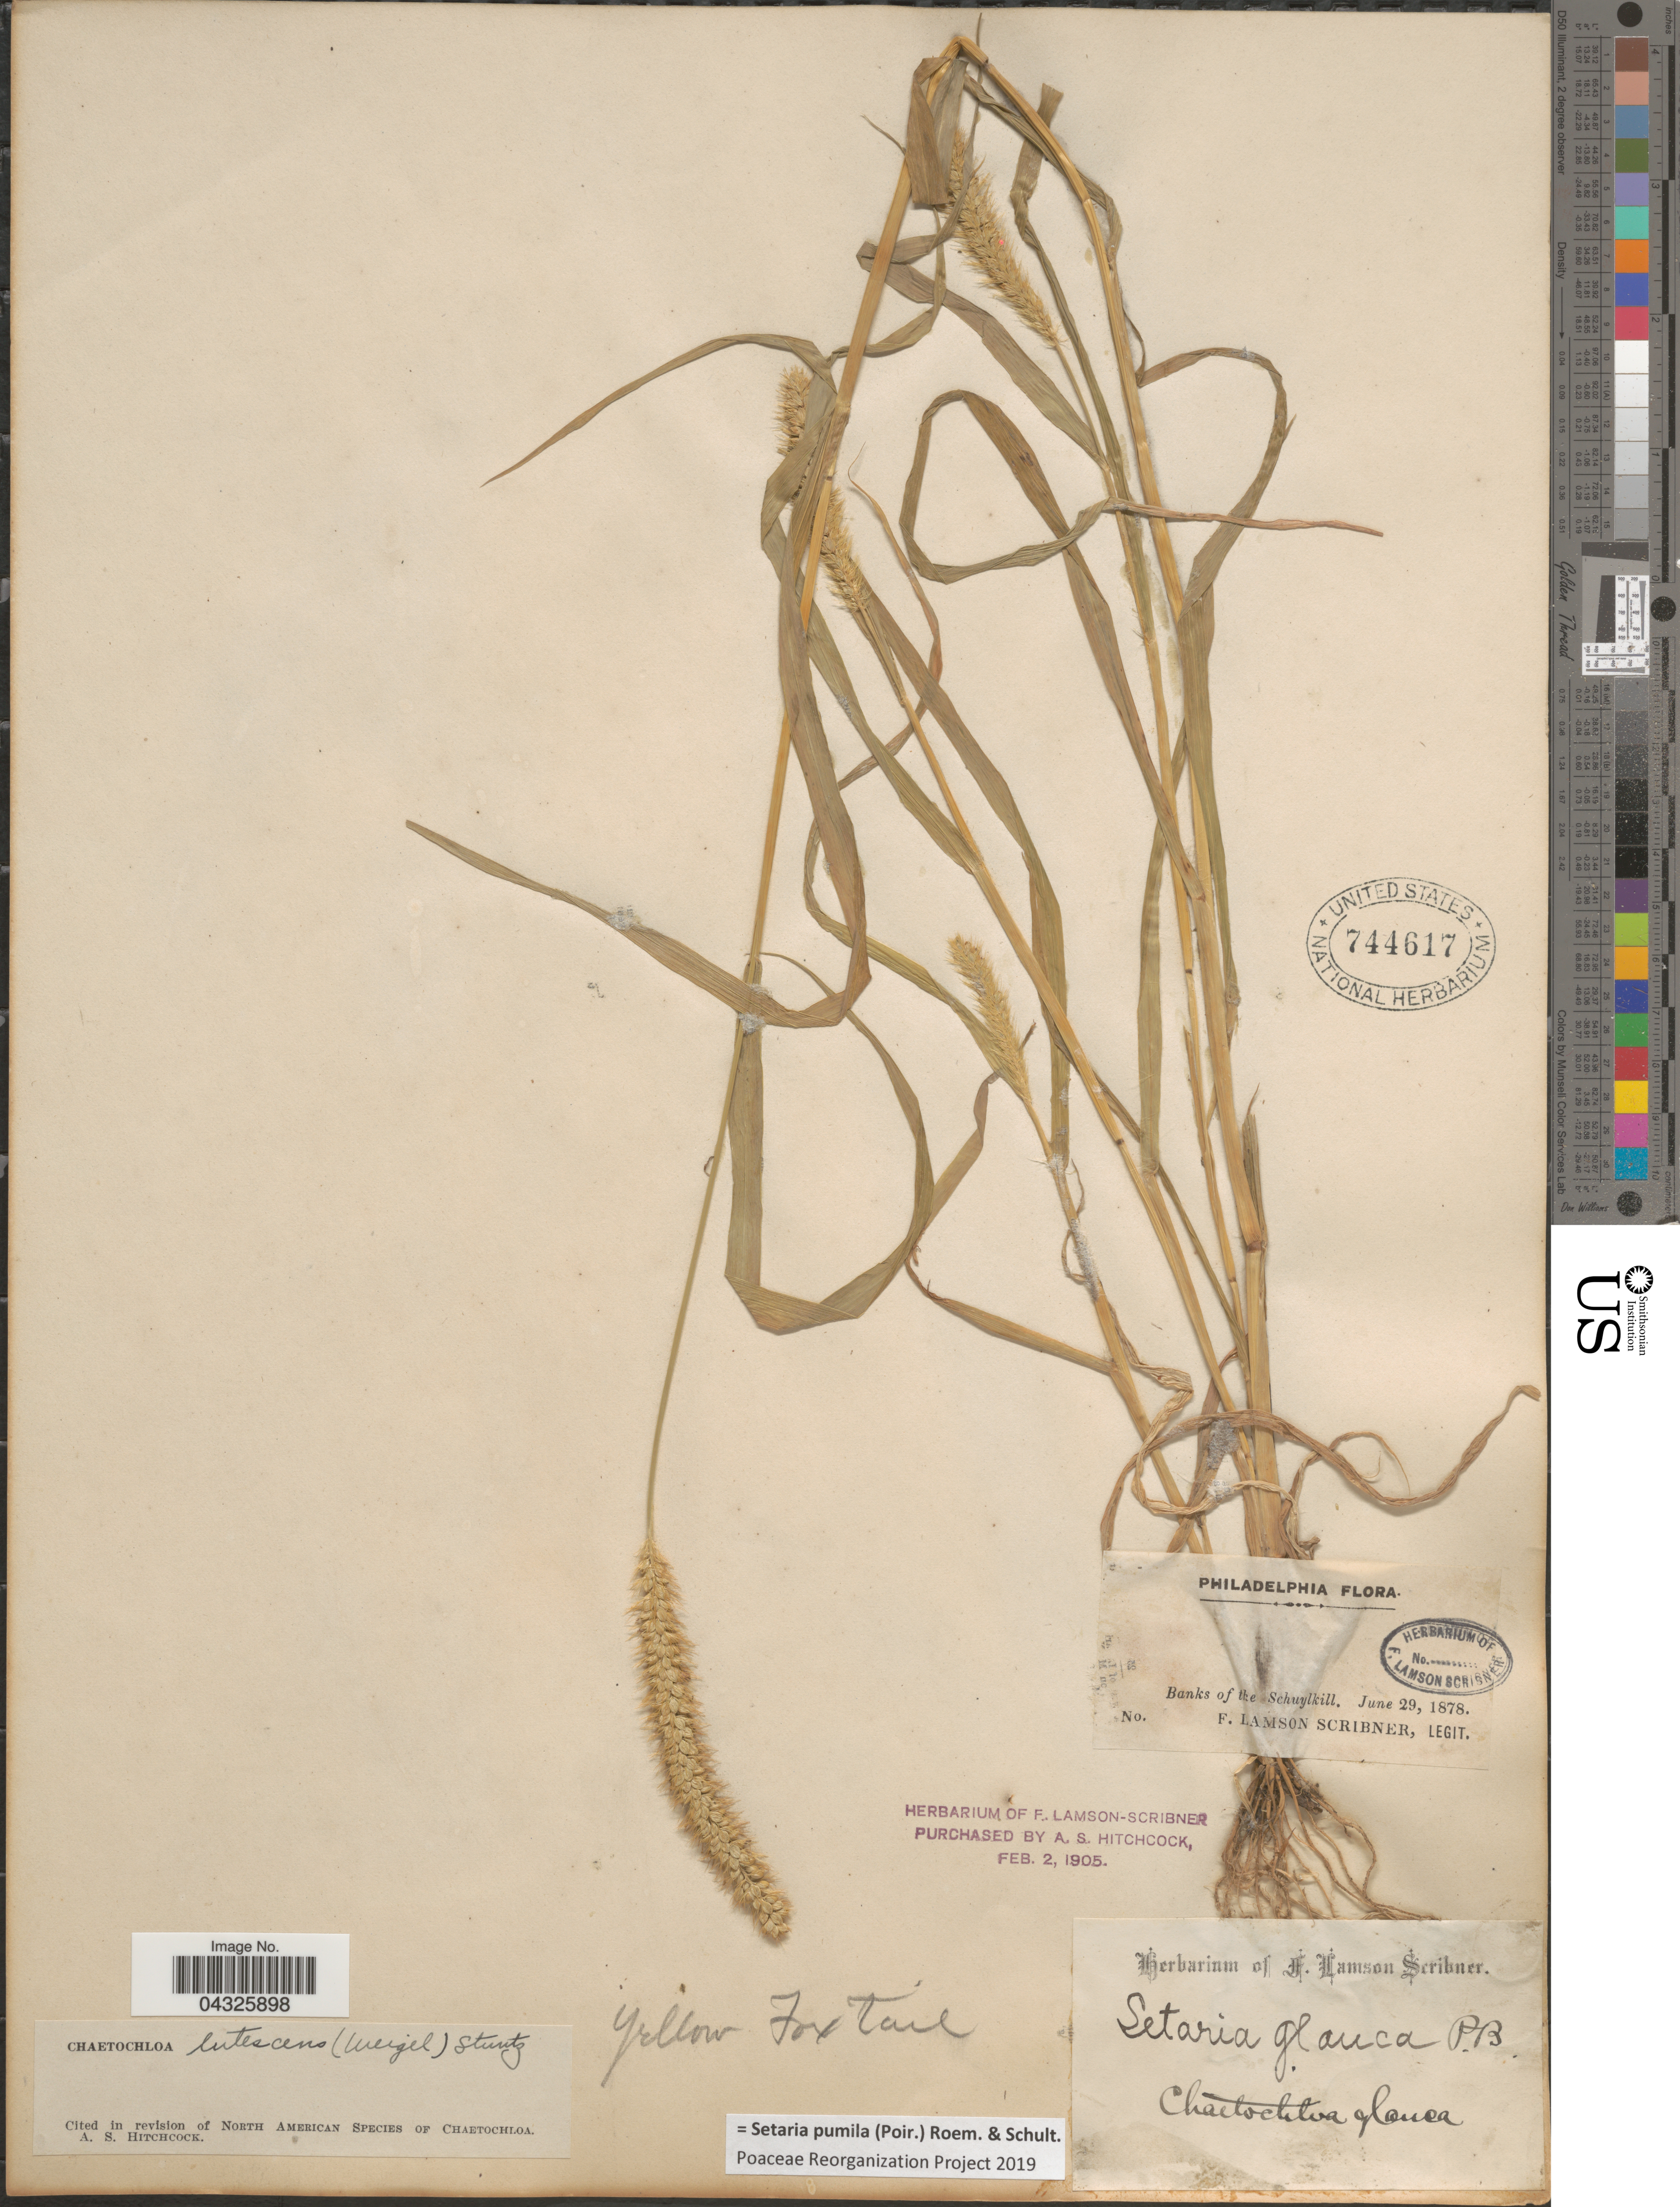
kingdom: Plantae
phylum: Tracheophyta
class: Liliopsida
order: Poales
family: Poaceae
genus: Setaria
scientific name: Setaria pumila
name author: (Poir.) Roem. & Schult.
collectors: F. Lamson-Scribner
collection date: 1878-06-29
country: United States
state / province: Pennsylvania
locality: Philadelphia. Banks of the Schuylkill.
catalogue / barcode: US 744617